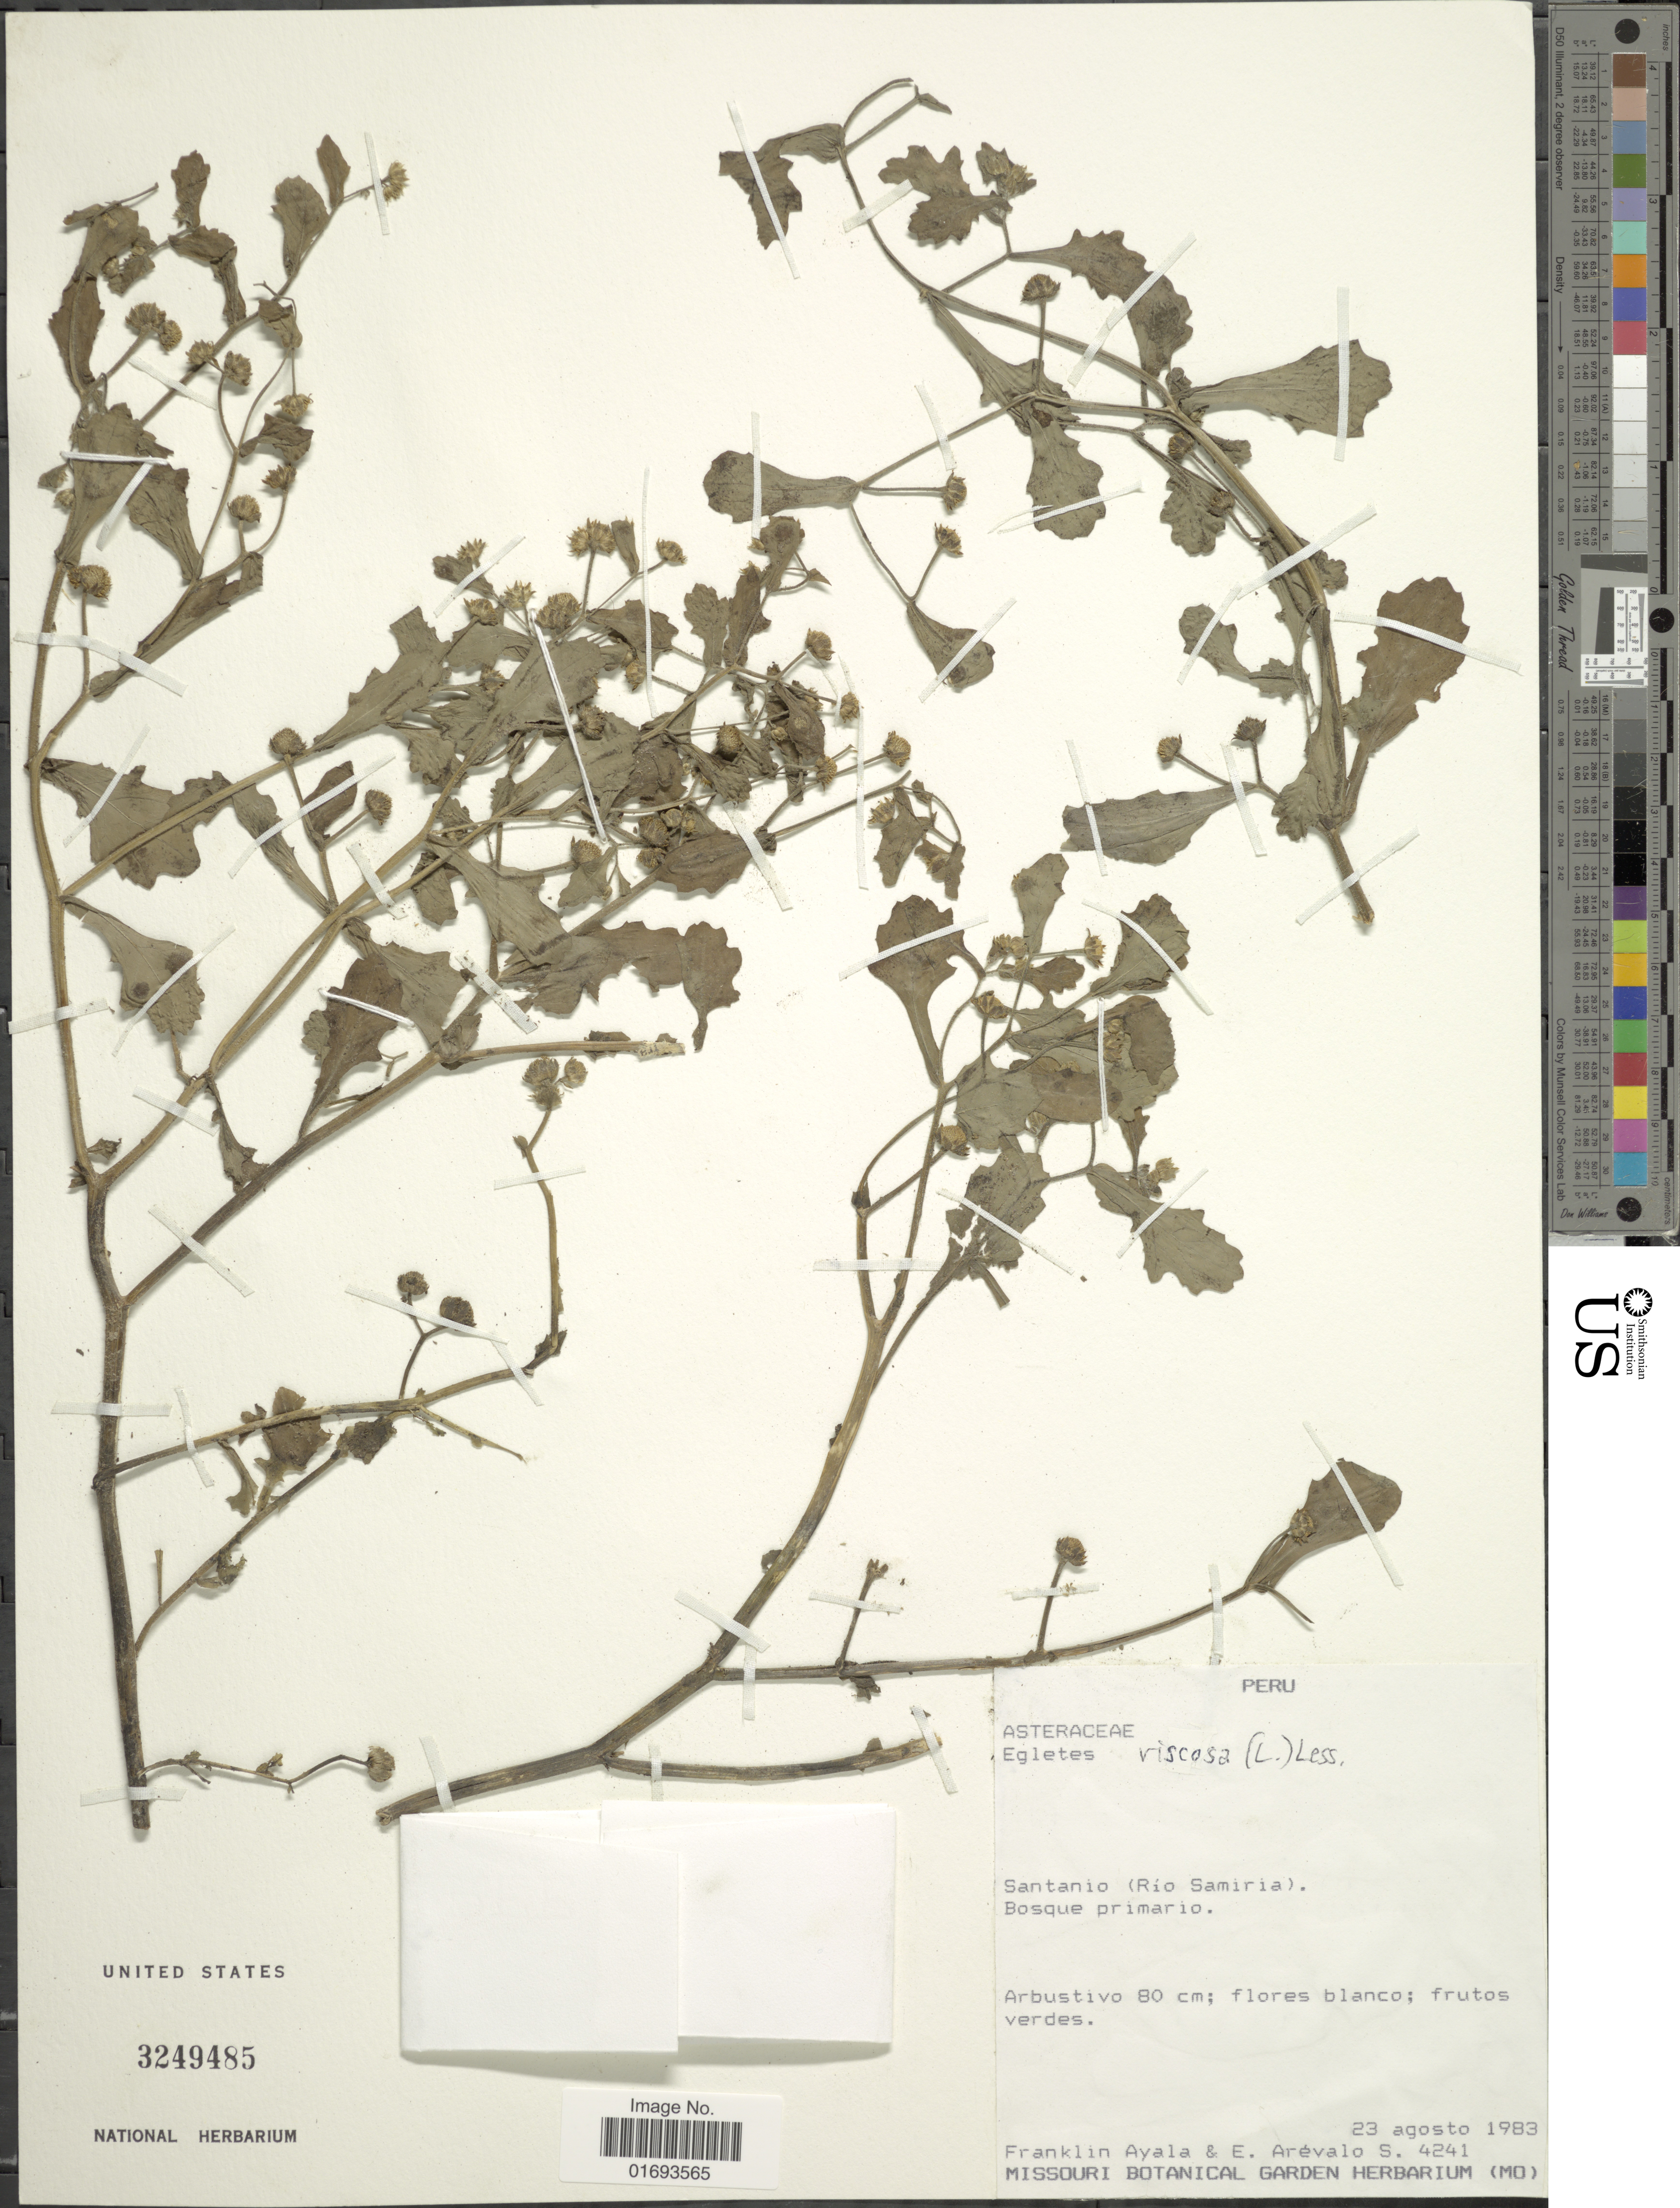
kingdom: Plantae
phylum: Tracheophyta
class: Magnoliopsida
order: Asterales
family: Asteraceae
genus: Egletes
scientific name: Egletes viscosa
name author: (L.) Less.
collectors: F. Ayala F. & E. Arevalo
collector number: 4241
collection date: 1983-08-23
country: Peru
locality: Santanio (Rio Samiria). Peru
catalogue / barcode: US 3249485